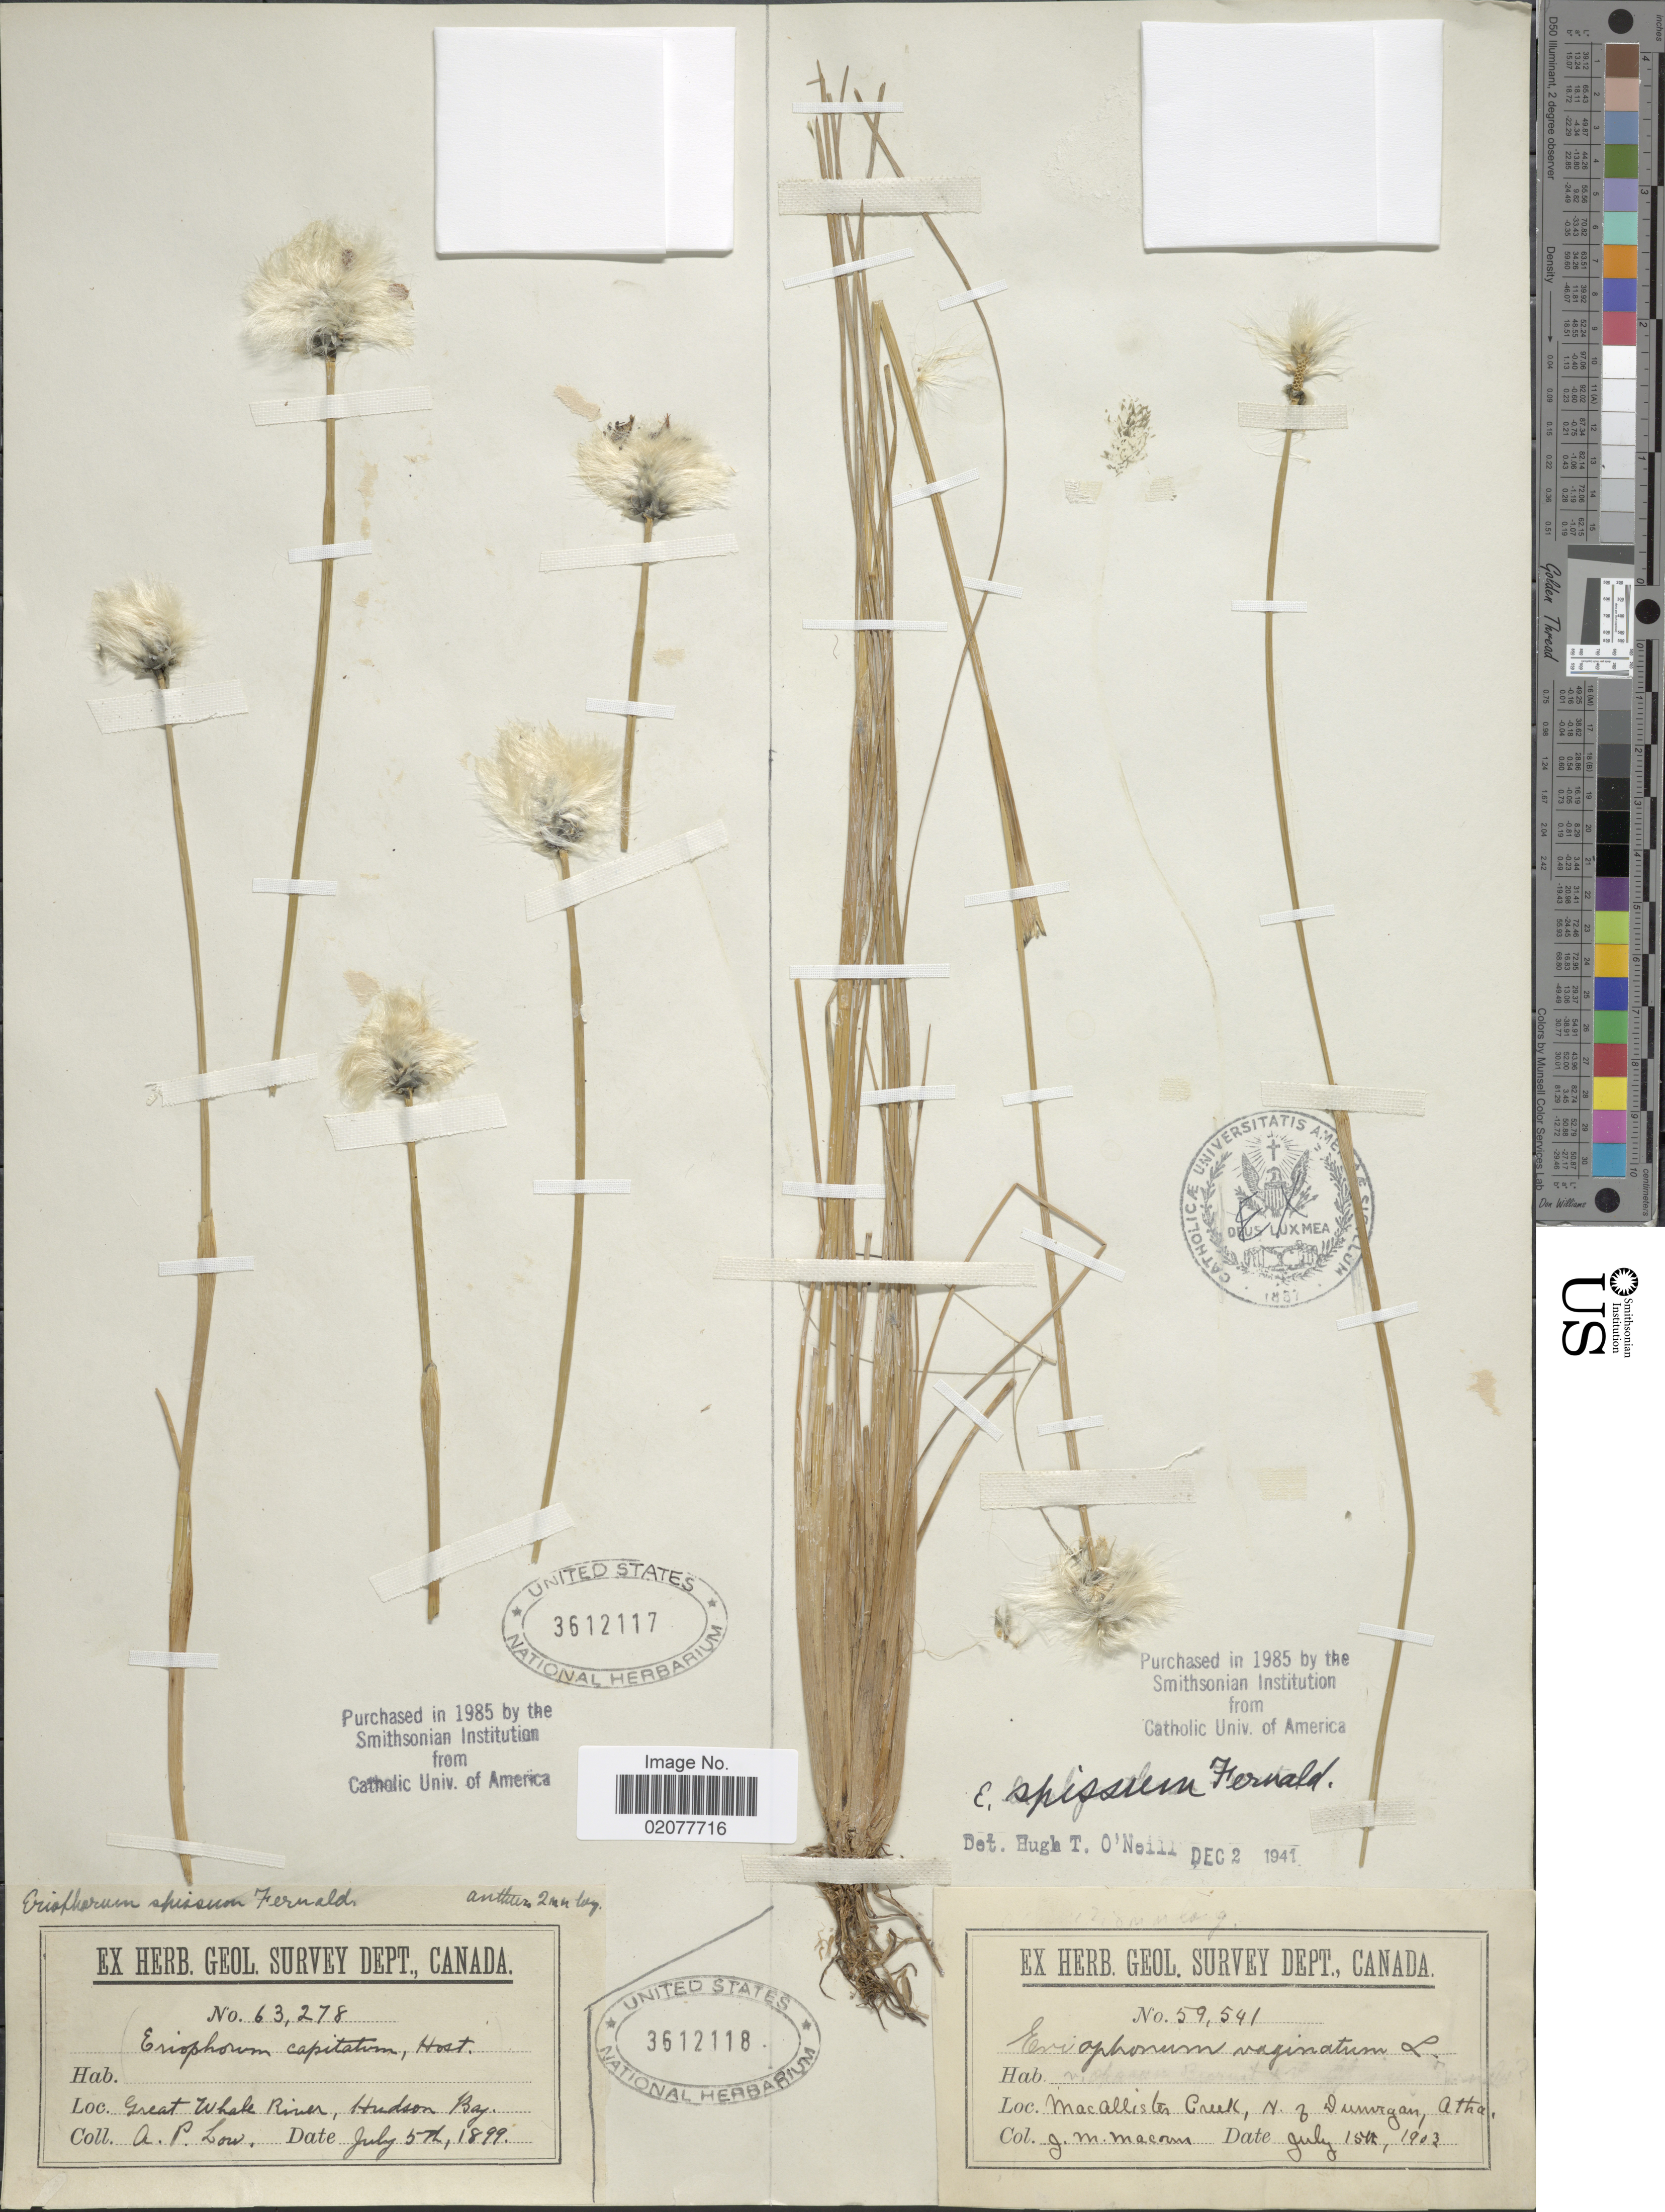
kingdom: Plantae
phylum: Tracheophyta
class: Liliopsida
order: Poales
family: Cyperaceae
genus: Eriophorum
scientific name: Eriophorum spissum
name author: Fernald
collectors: J. M. Macoun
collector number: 59541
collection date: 1903-07-15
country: Canada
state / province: Alberta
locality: MacAllister Creek, N. of Dunvegan, Atha.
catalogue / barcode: US 3612118-2